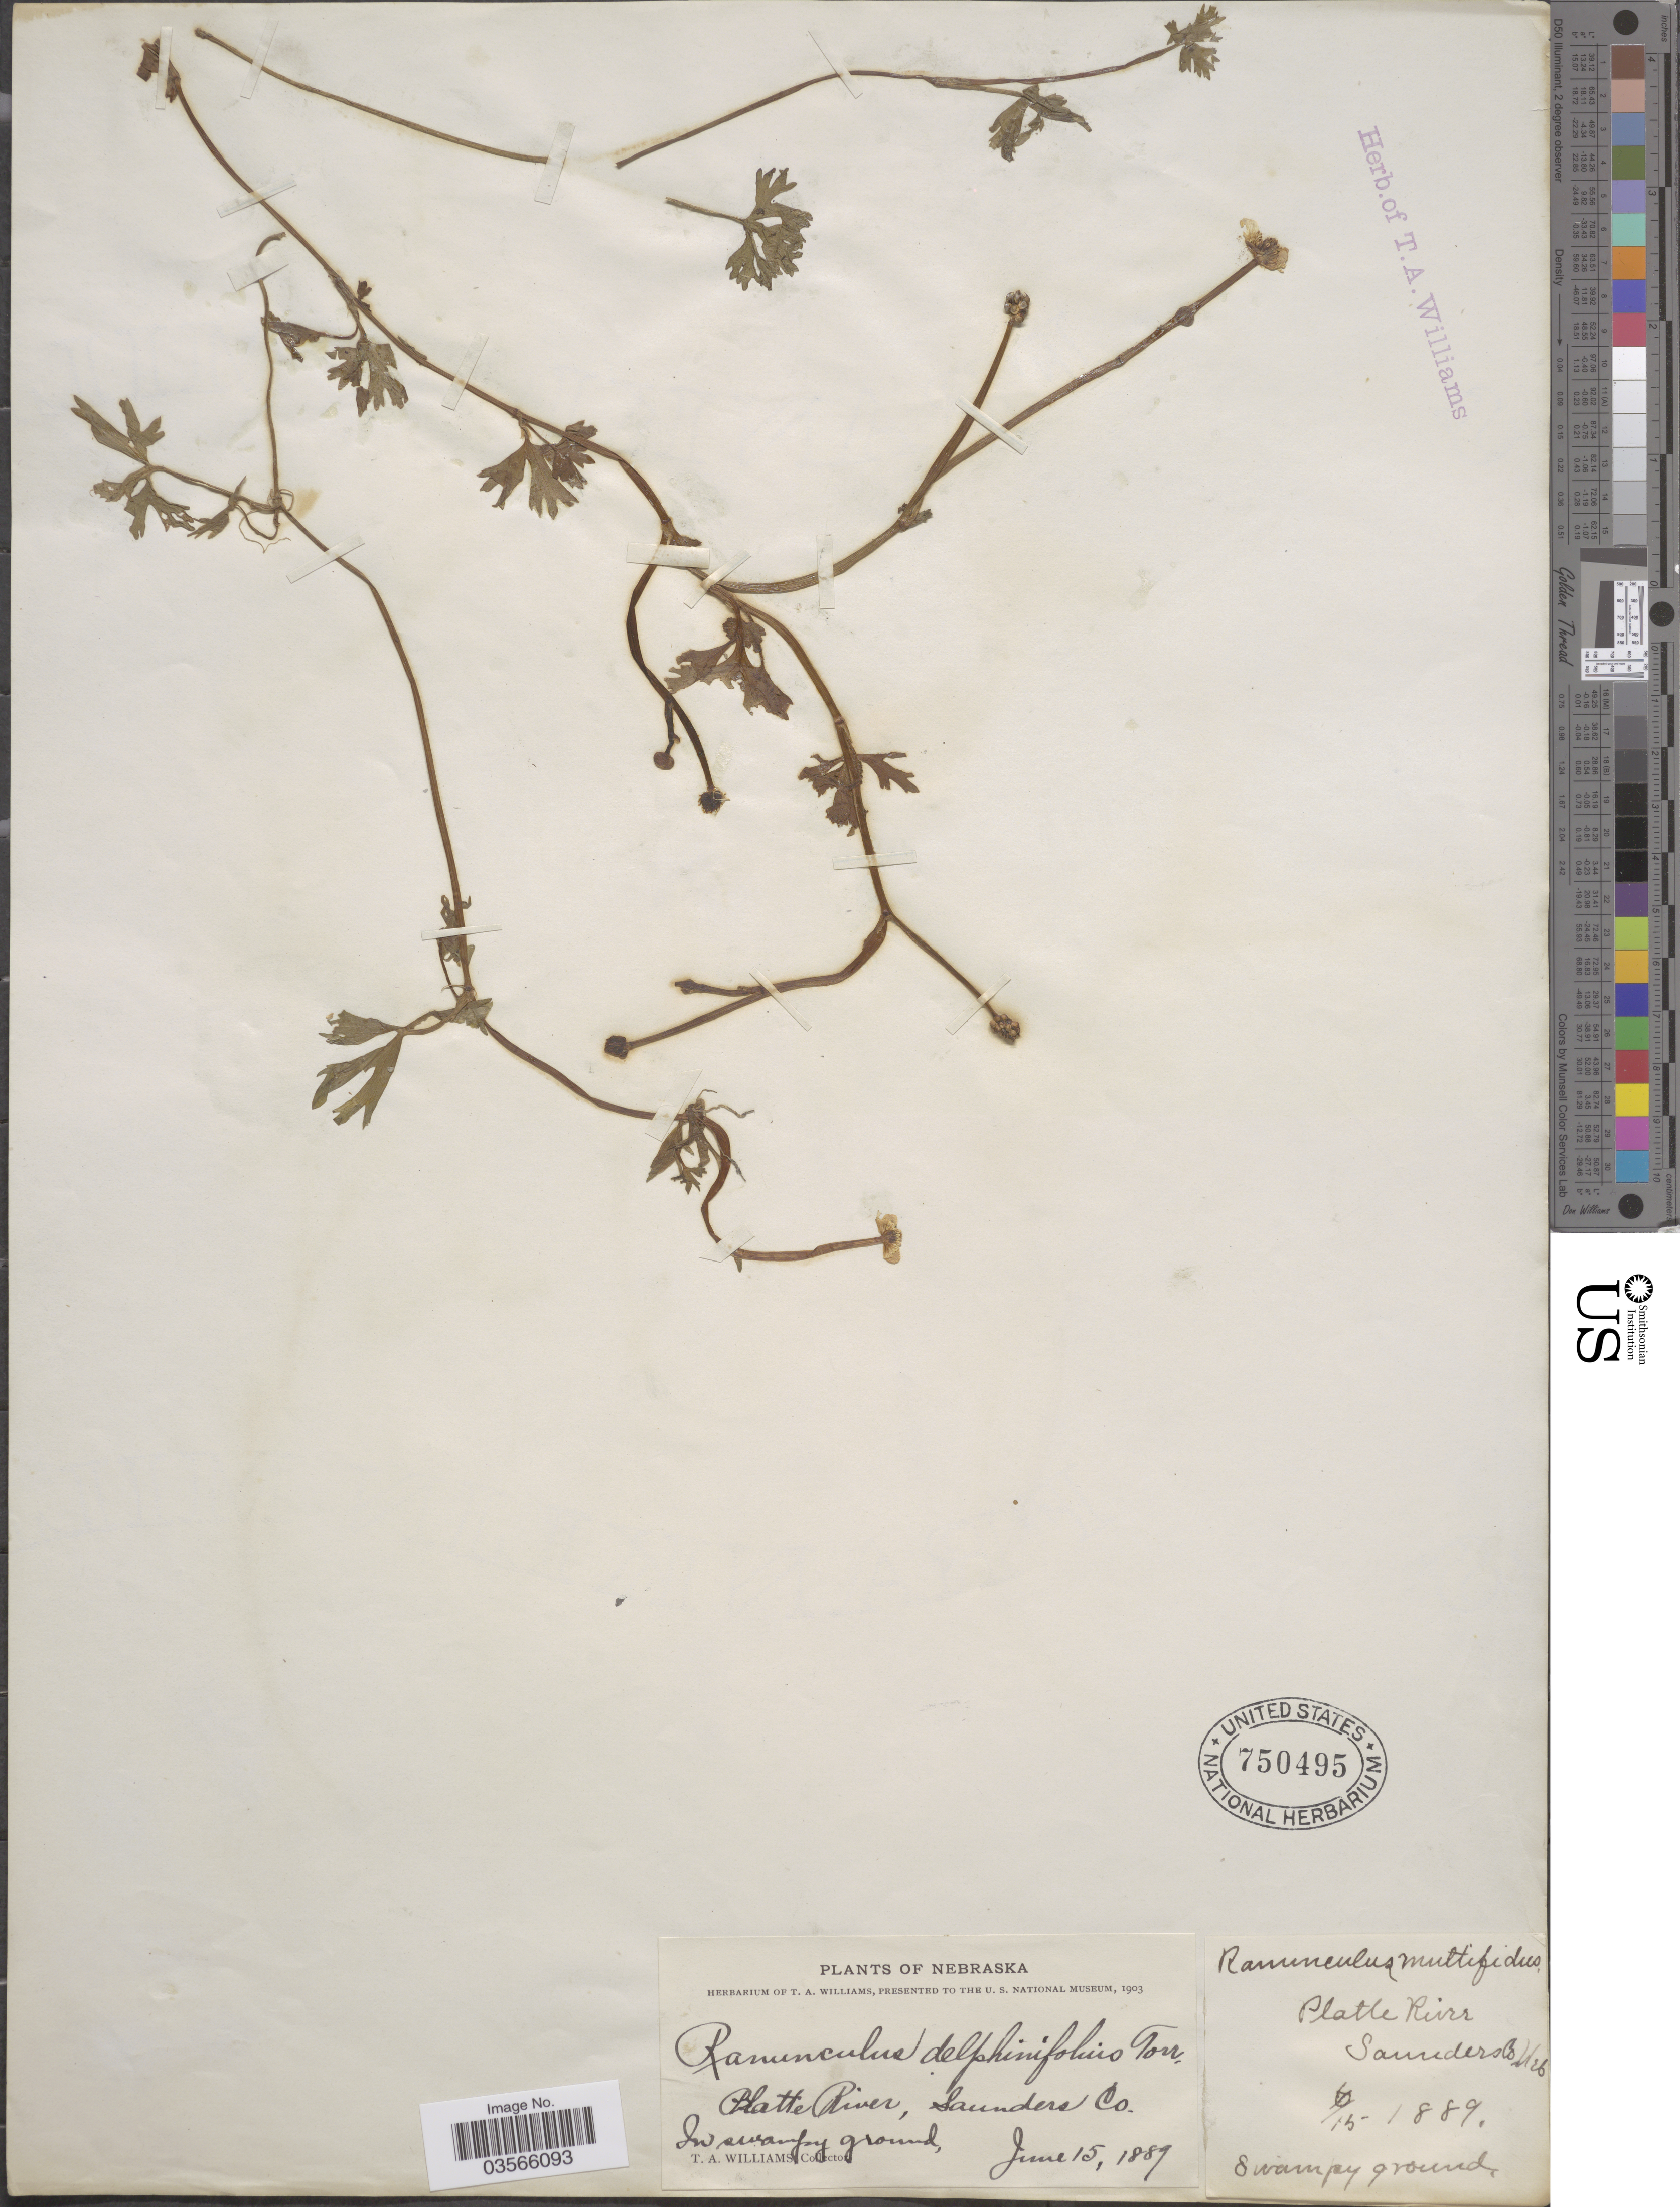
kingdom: Plantae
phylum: Tracheophyta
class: Magnoliopsida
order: Ranunculales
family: Ranunculaceae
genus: Ranunculus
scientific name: Ranunculus flabellaris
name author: Raf.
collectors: T. Williams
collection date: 1889-06-15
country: United States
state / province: Nebraska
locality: Platte River, Saunders Co.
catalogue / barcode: US 750495